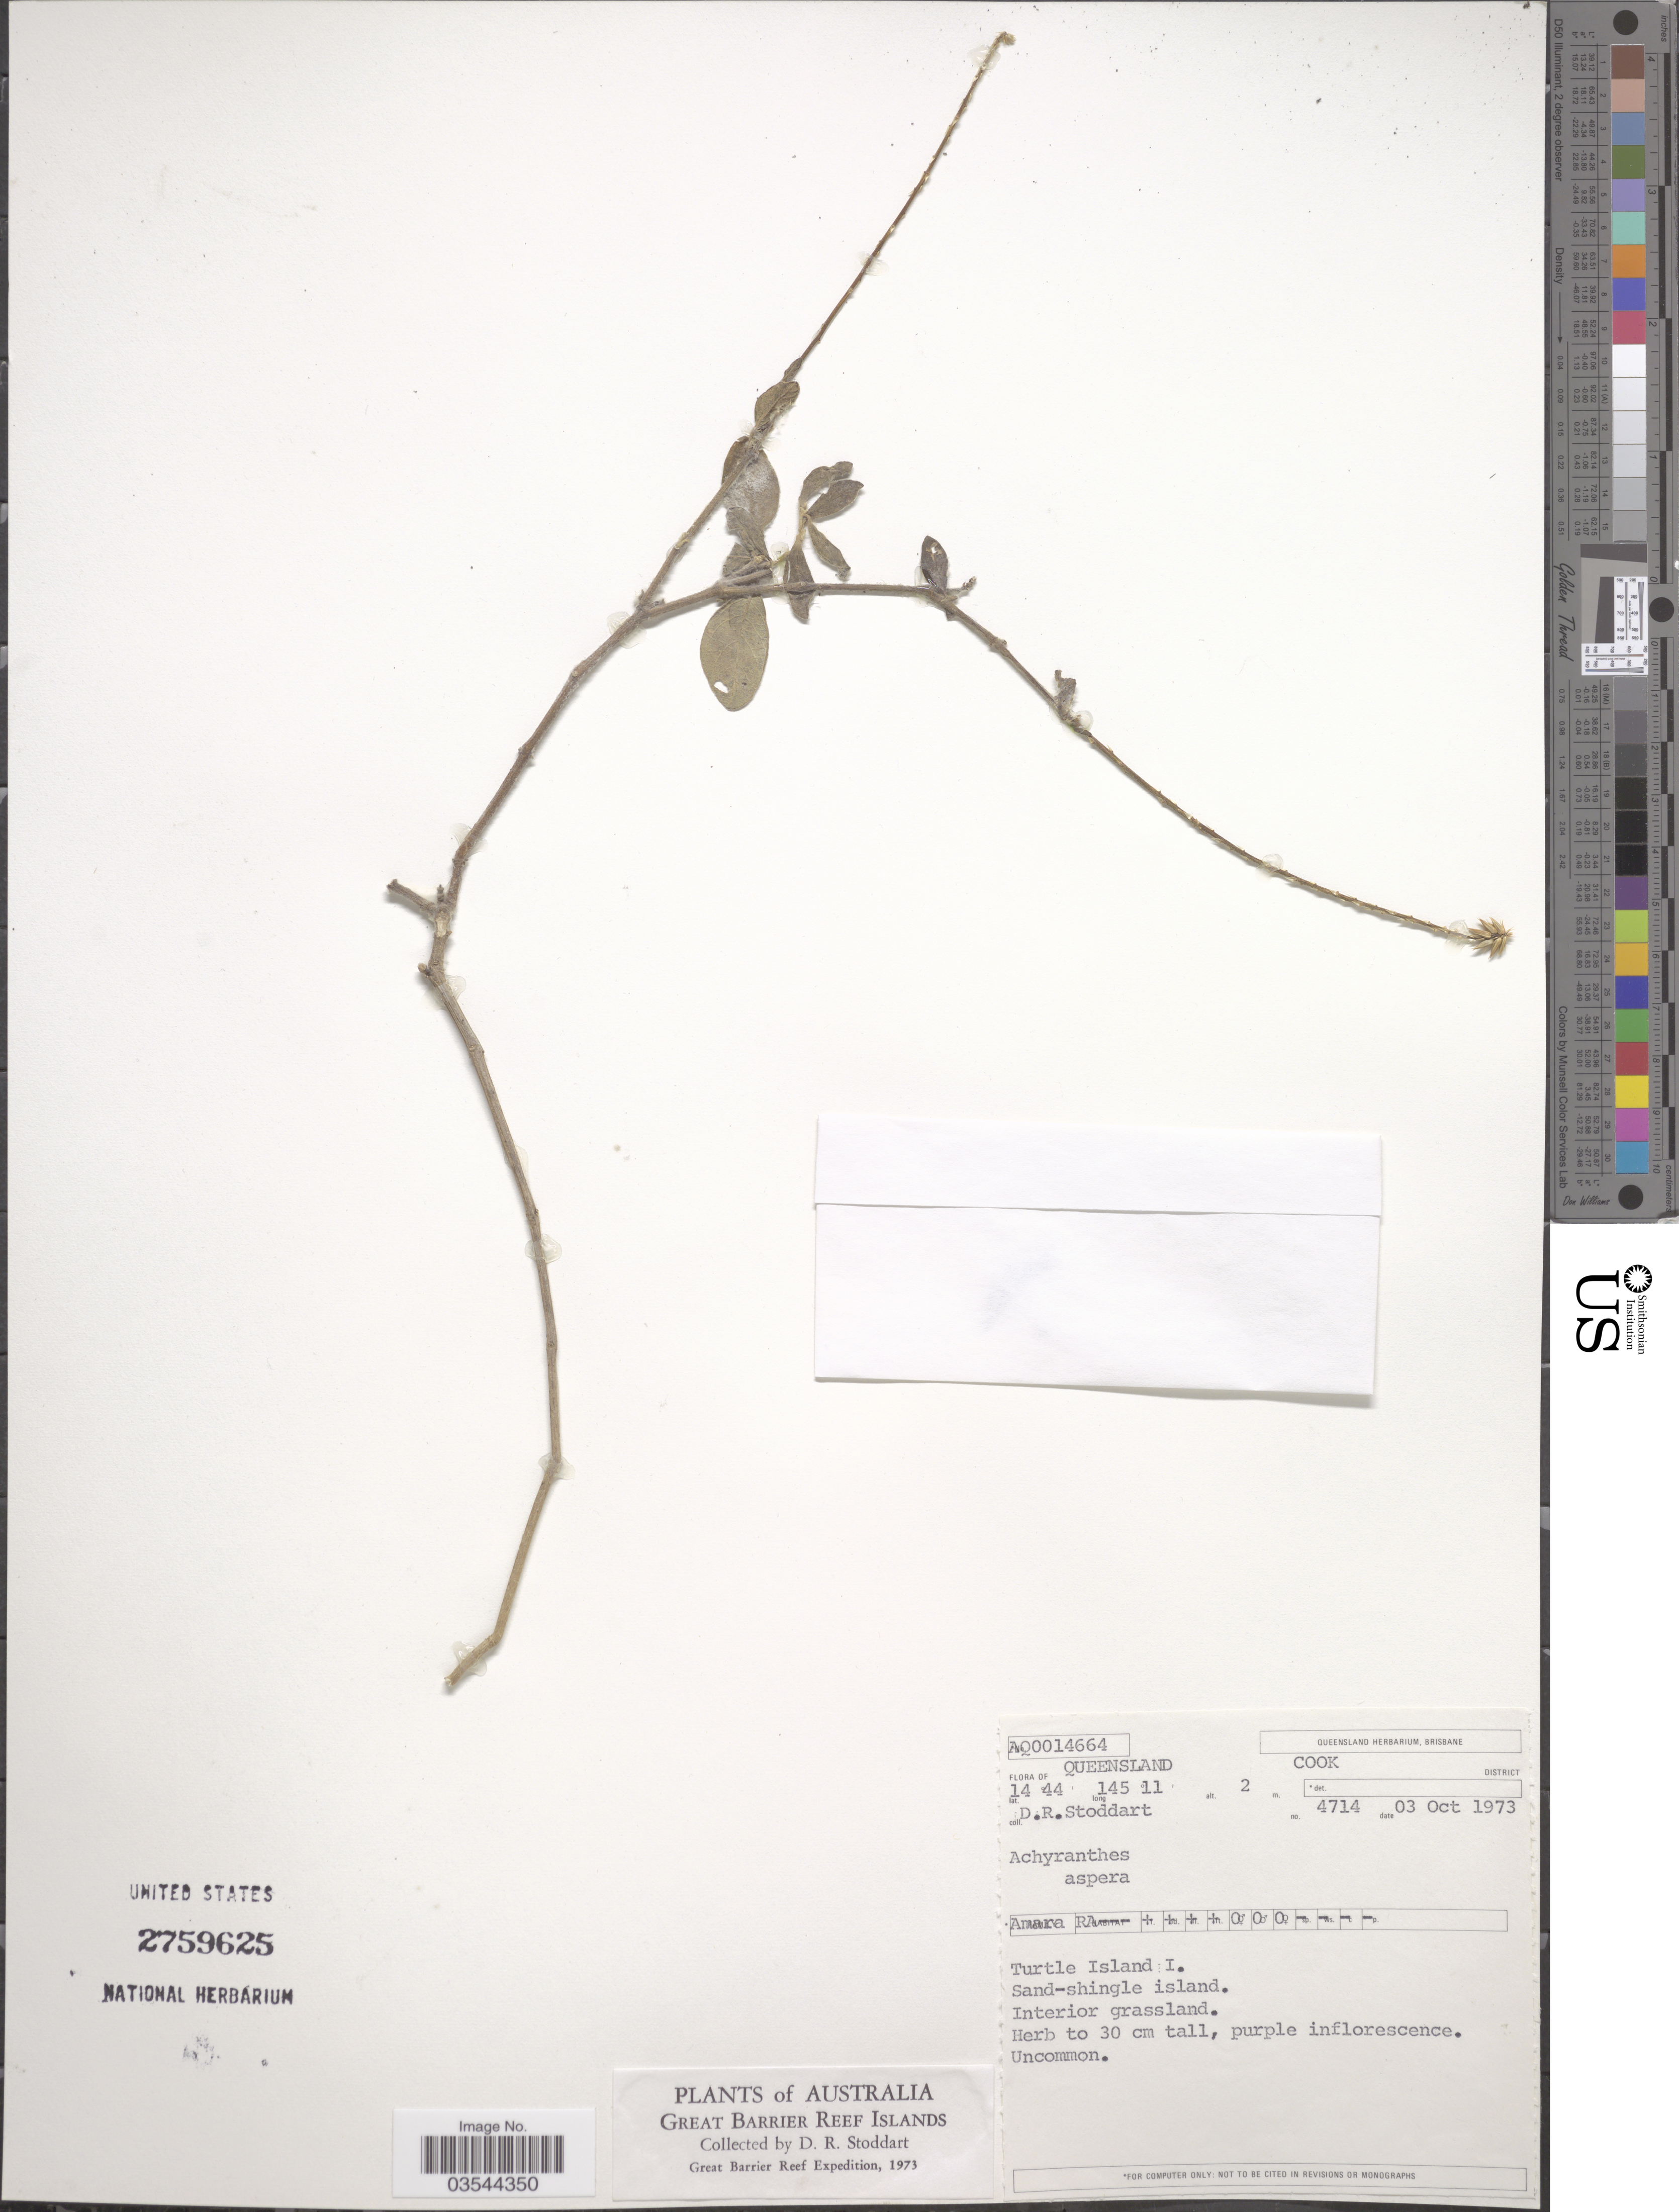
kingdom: Plantae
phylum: Tracheophyta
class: Magnoliopsida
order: Caryophyllales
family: Amaranthaceae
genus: Achyranthes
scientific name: Achyranthes aspera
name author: L.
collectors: D. R. Stoddart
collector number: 4714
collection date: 1973-10-03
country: Australia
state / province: Queensland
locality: Cook District. Turtle Island I. Sand-shingle island. Great Barrier Reef Islands.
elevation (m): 2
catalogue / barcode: US 2759625